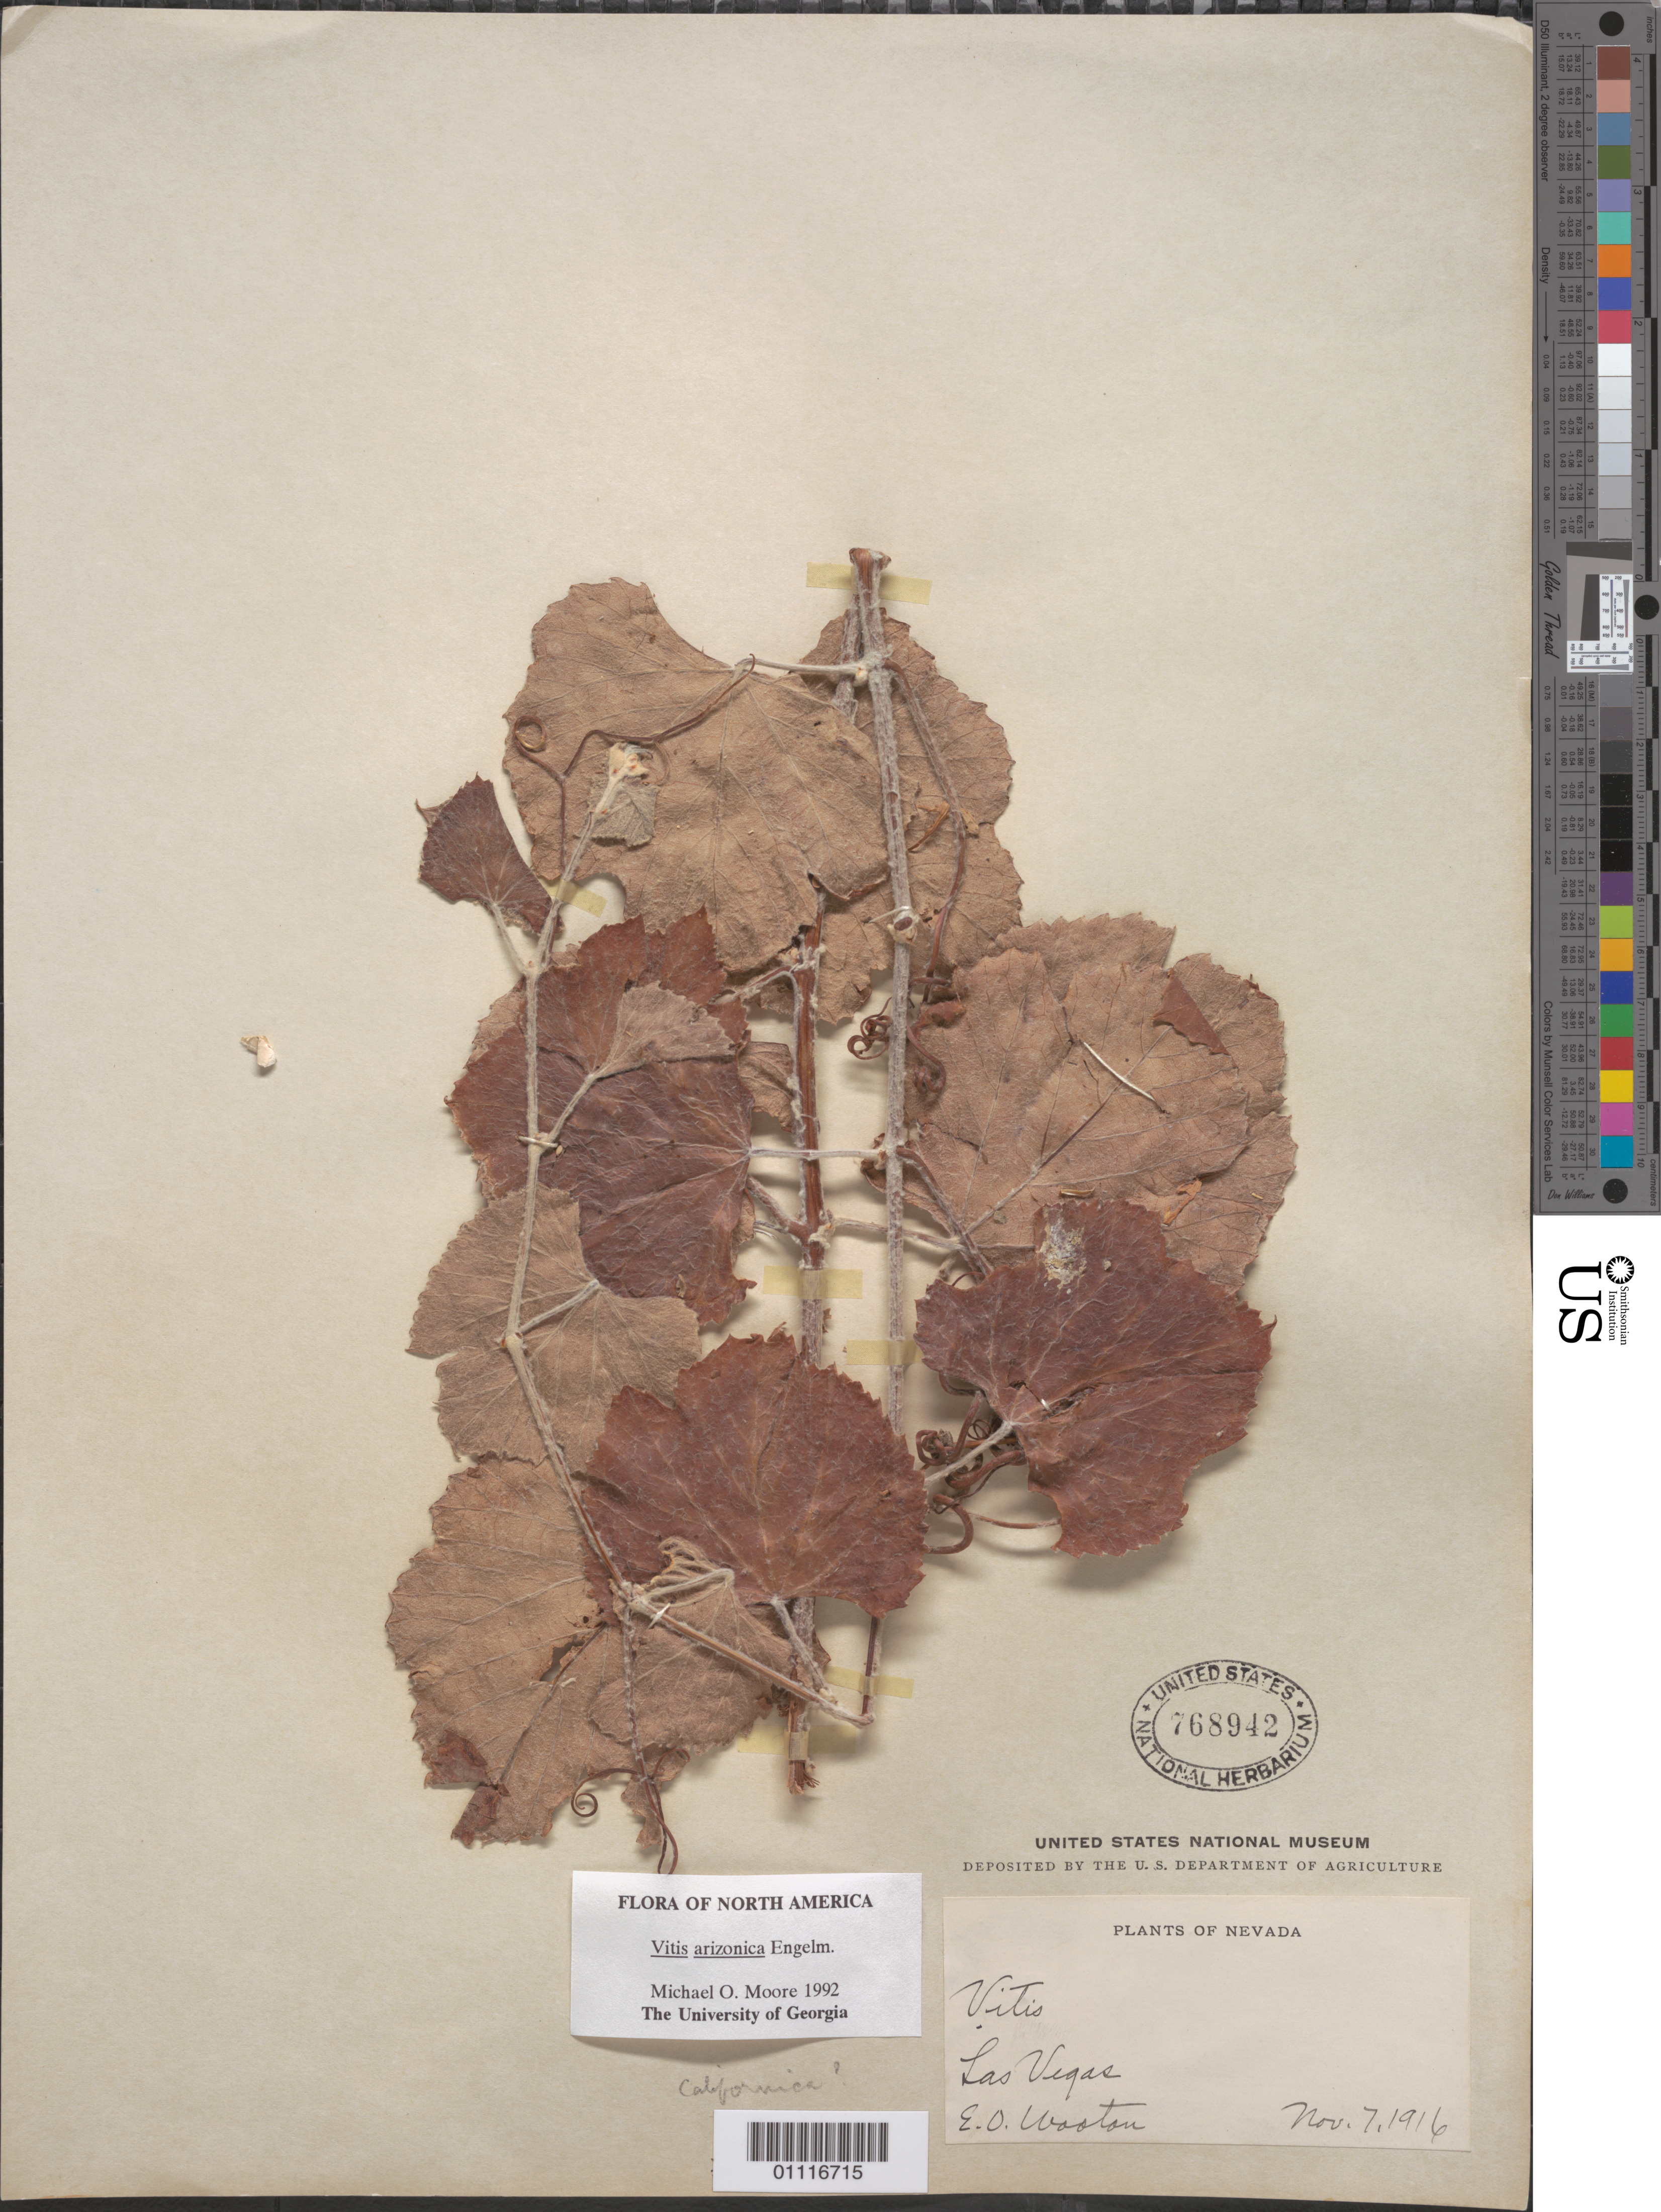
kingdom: Plantae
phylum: Tracheophyta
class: Magnoliopsida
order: Vitales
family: Vitaceae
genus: Vitis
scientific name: Vitis arizonica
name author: Engelm.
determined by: Moore, M. O.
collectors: E. O. Wooton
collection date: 1916-11-07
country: United States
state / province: Nevada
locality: Las Vegas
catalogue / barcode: US 768942